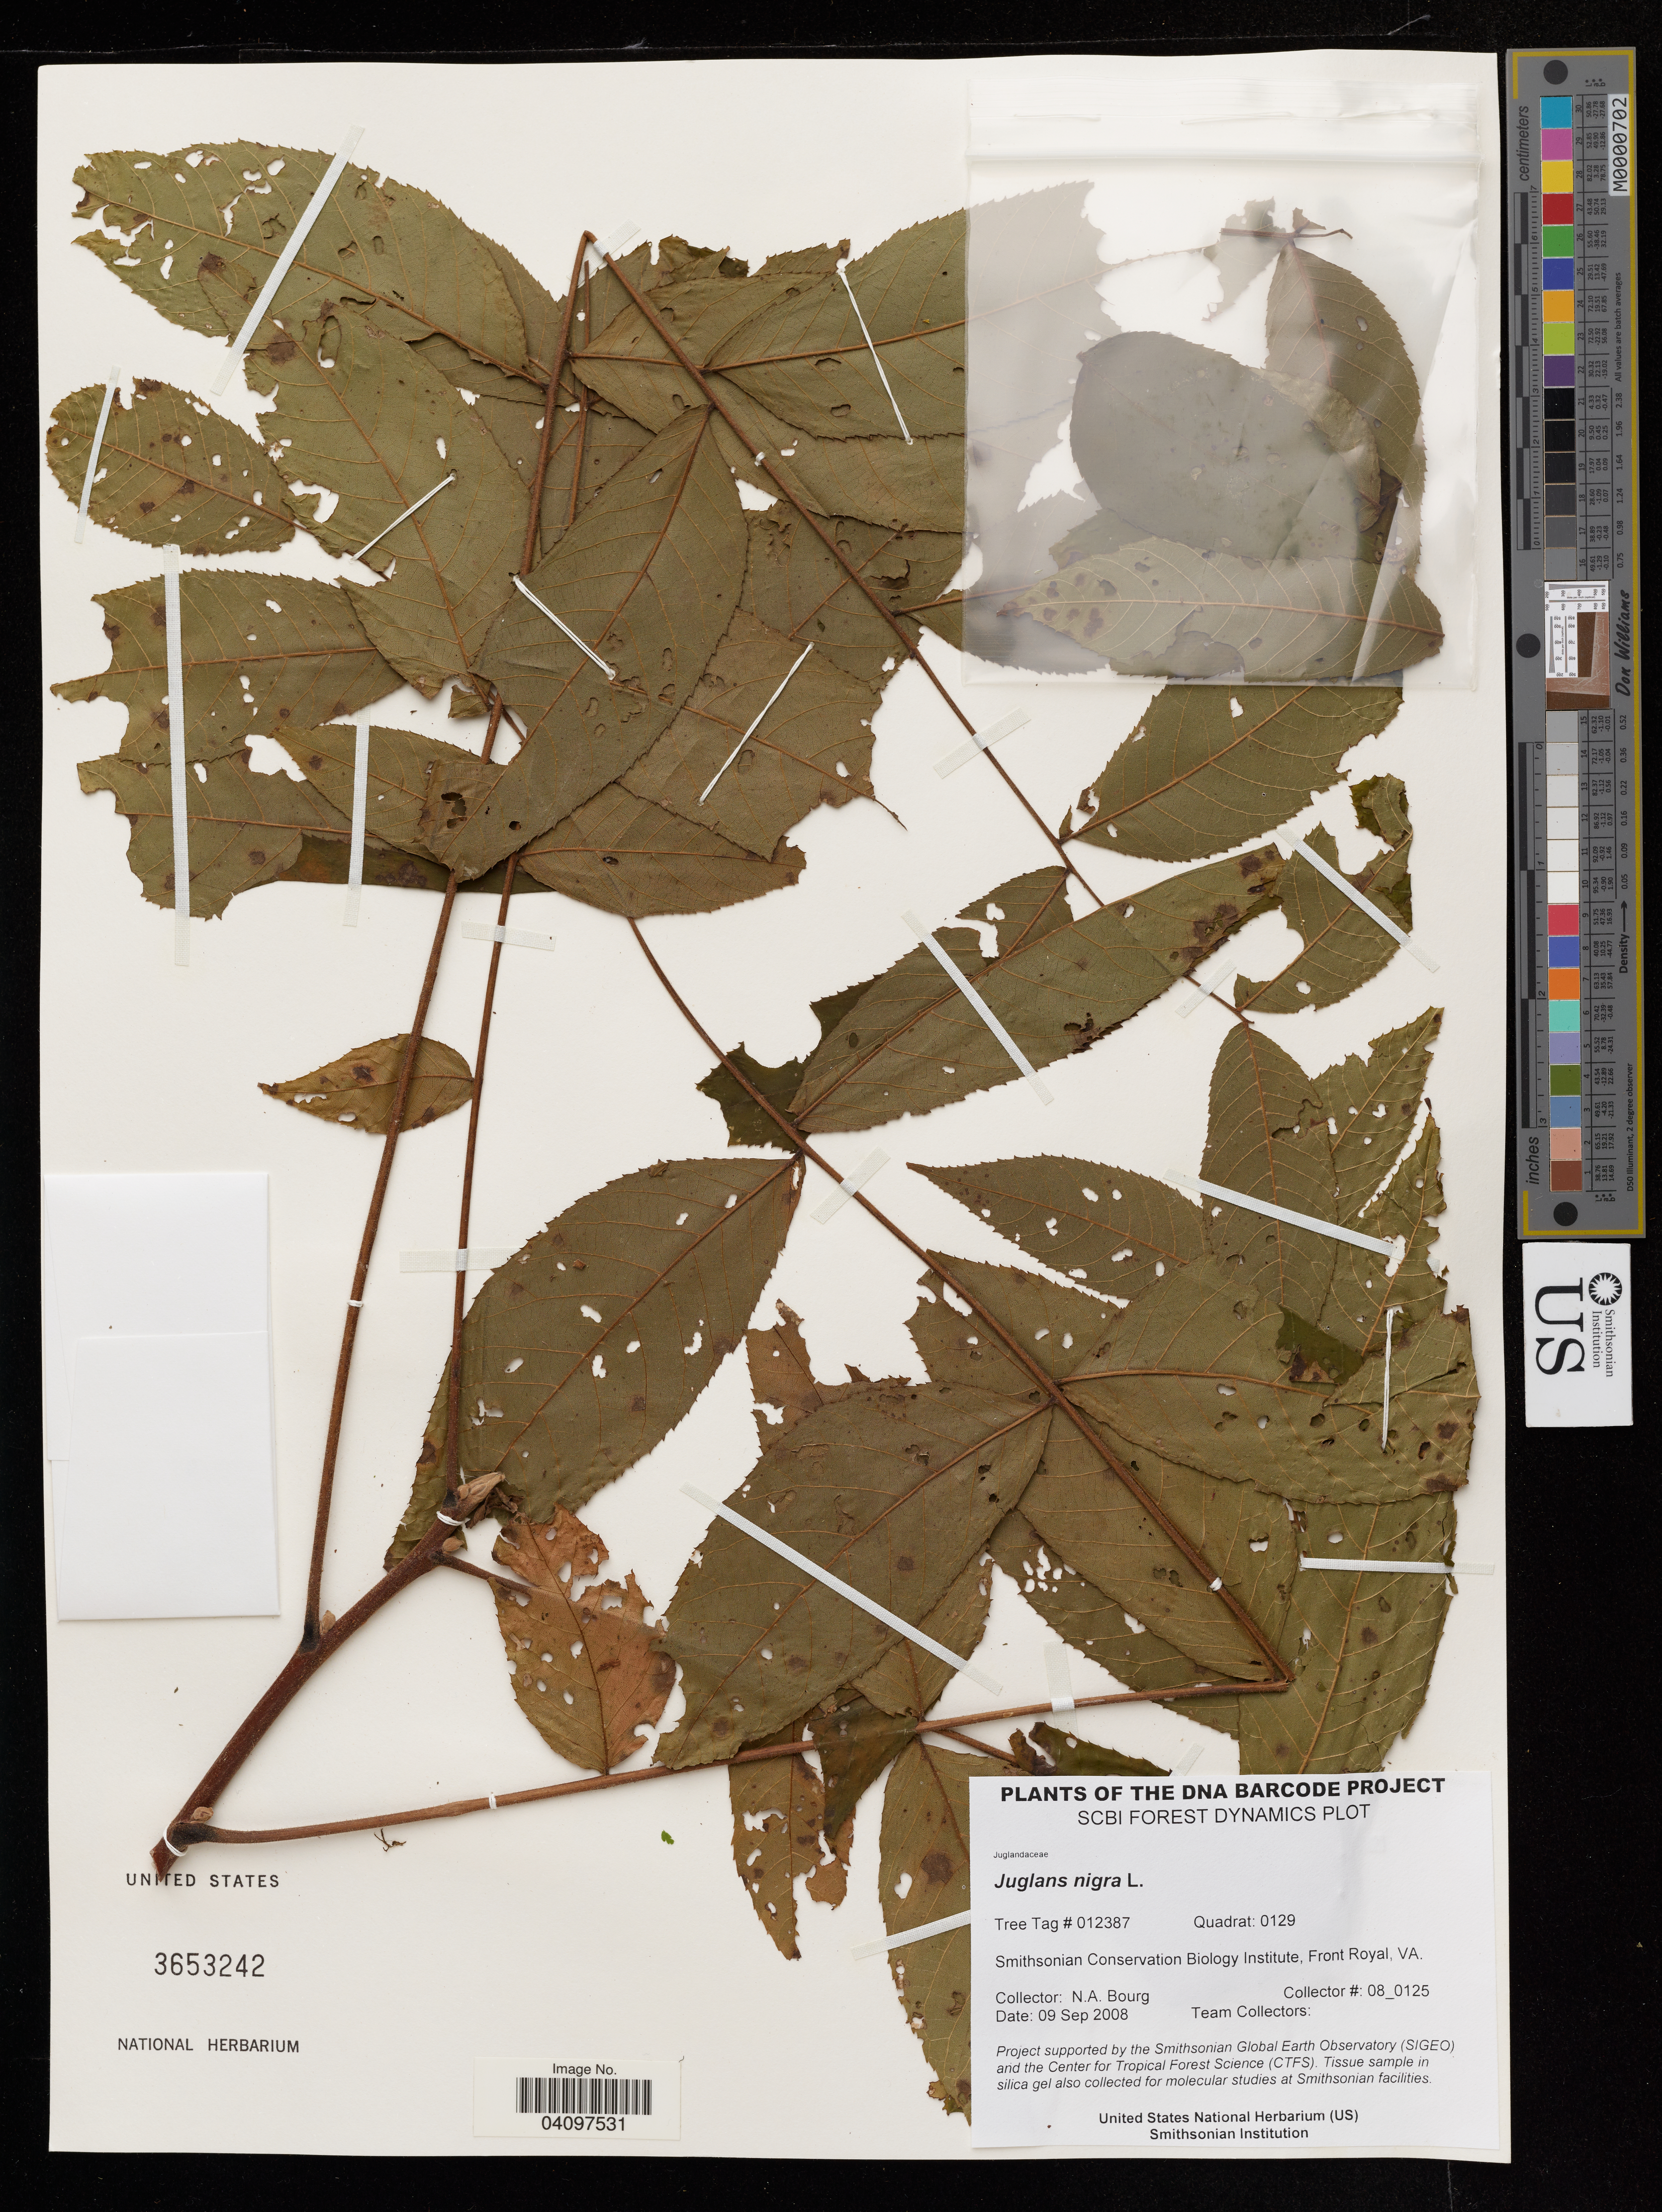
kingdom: Plantae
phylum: Tracheophyta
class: Magnoliopsida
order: Fagales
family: Juglandaceae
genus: Juglans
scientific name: Juglans nigra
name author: L.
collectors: N. A. Bourg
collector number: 08_0125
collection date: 2008-09-09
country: United States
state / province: Virginia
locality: Smithsonian Conservation Biology Institute, Front Royal, VA.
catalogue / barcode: US 3653242